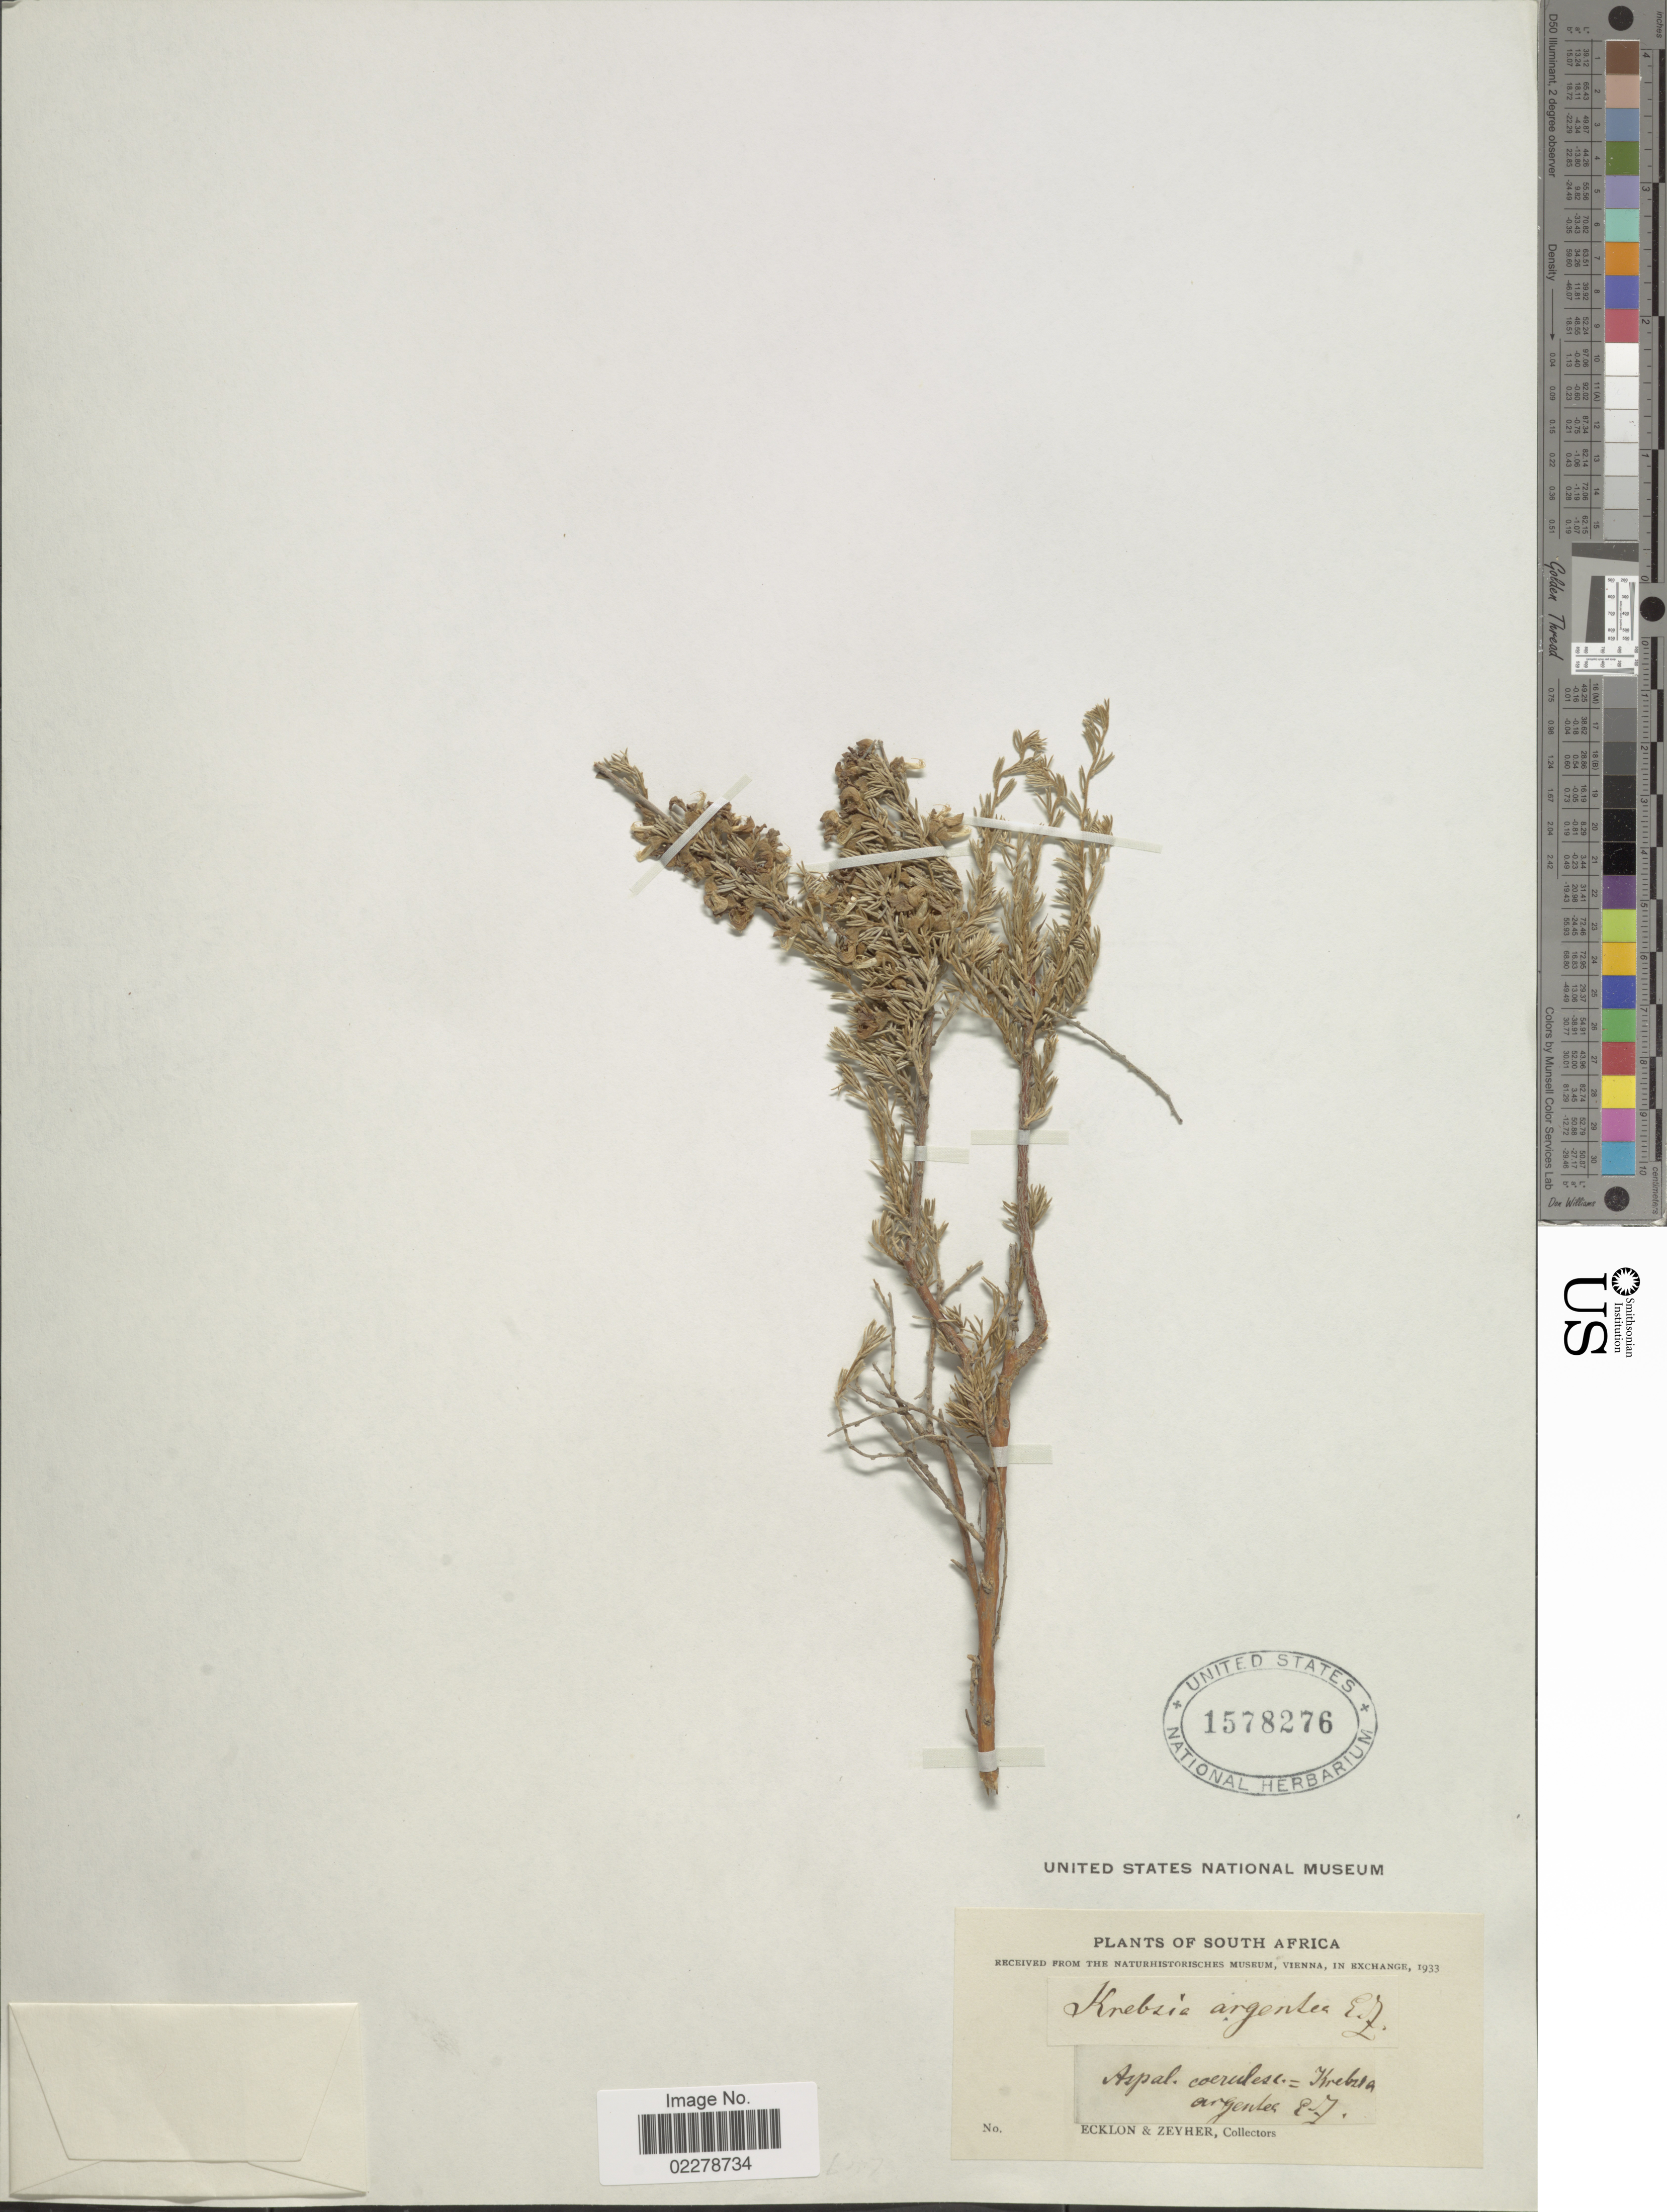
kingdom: Plantae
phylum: Tracheophyta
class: Magnoliopsida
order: Fabales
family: Fabaceae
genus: Lotononis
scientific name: Lotononis argentea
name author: Eckl. & Zeyh.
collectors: -. Ecklon & -. Zeyher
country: South Africa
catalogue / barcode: US 1578276